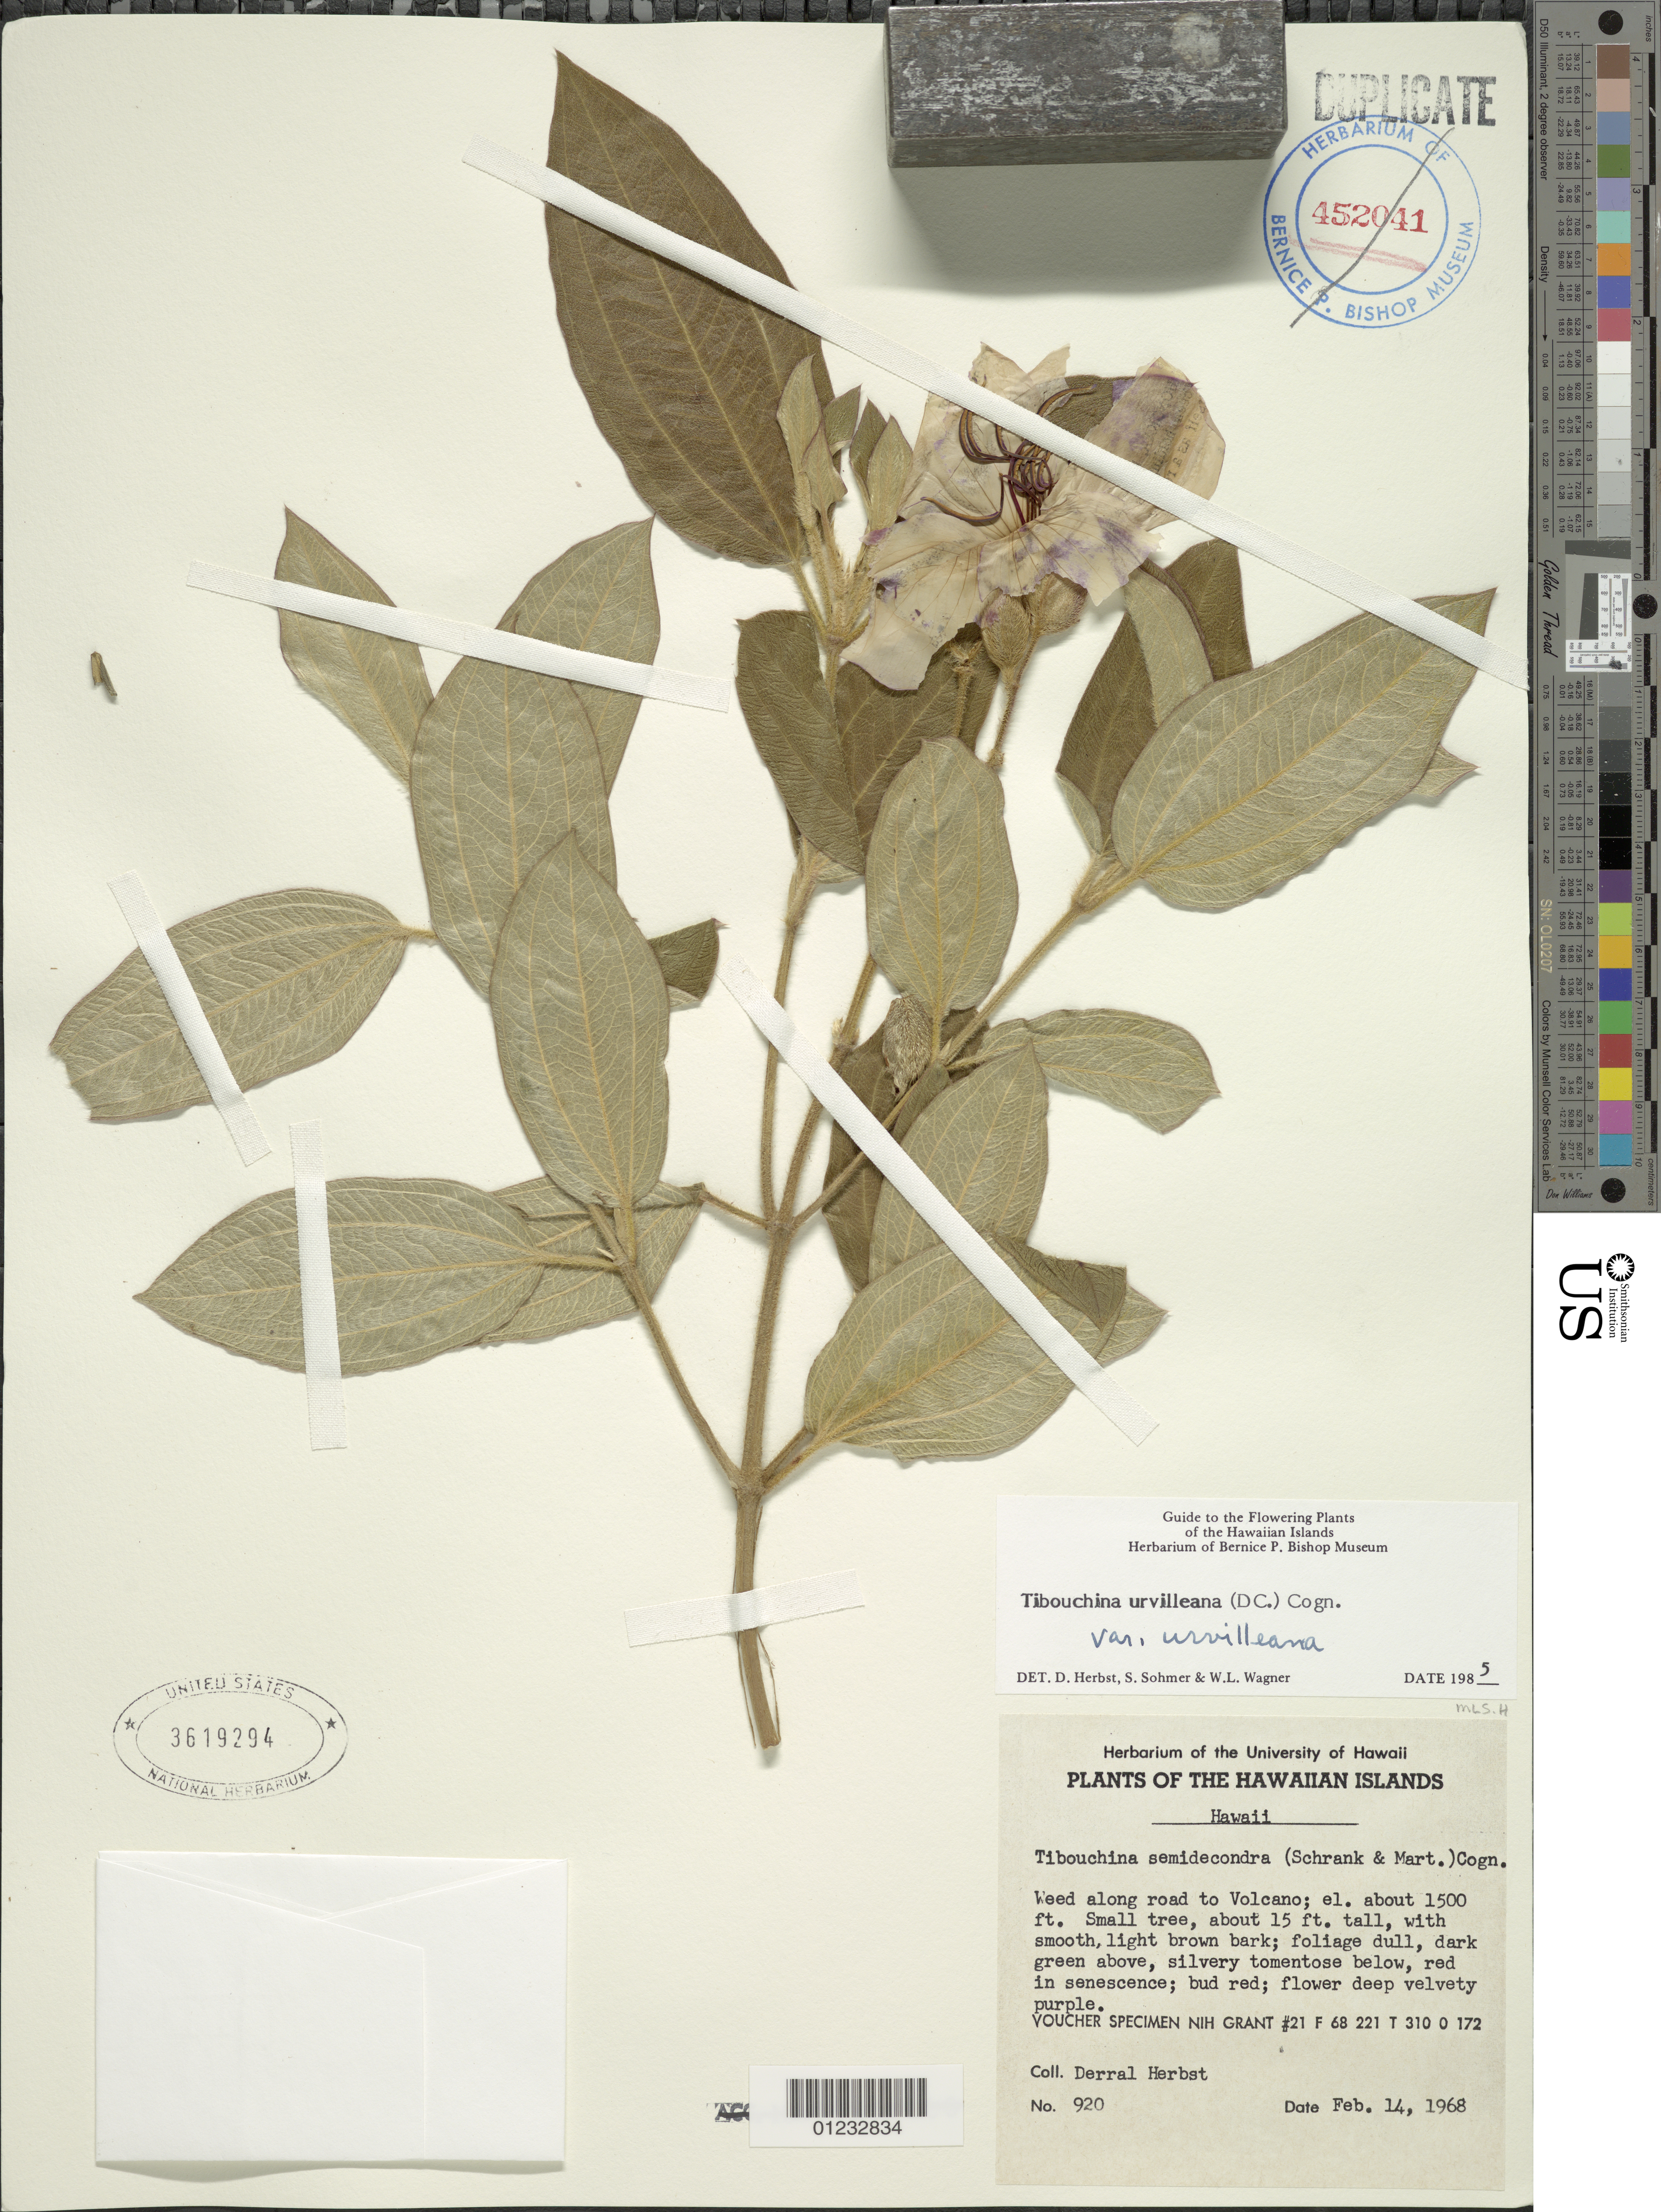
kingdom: Plantae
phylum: Tracheophyta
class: Magnoliopsida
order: Myrtales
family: Melastomataceae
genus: Pleroma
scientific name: Pleroma urvilleanum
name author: (DC.) P.J.F. Guim. & Michelang.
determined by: Wagner, W. L., (BOT), Smithsonian Institution - National Museum of Natural History (UNITED STATES)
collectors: D. R. Herbst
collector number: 920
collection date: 1968-02-14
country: United States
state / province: Hawaii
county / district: Hawaii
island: Hawaii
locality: Along road to Volcano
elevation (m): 457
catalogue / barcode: US 3619294